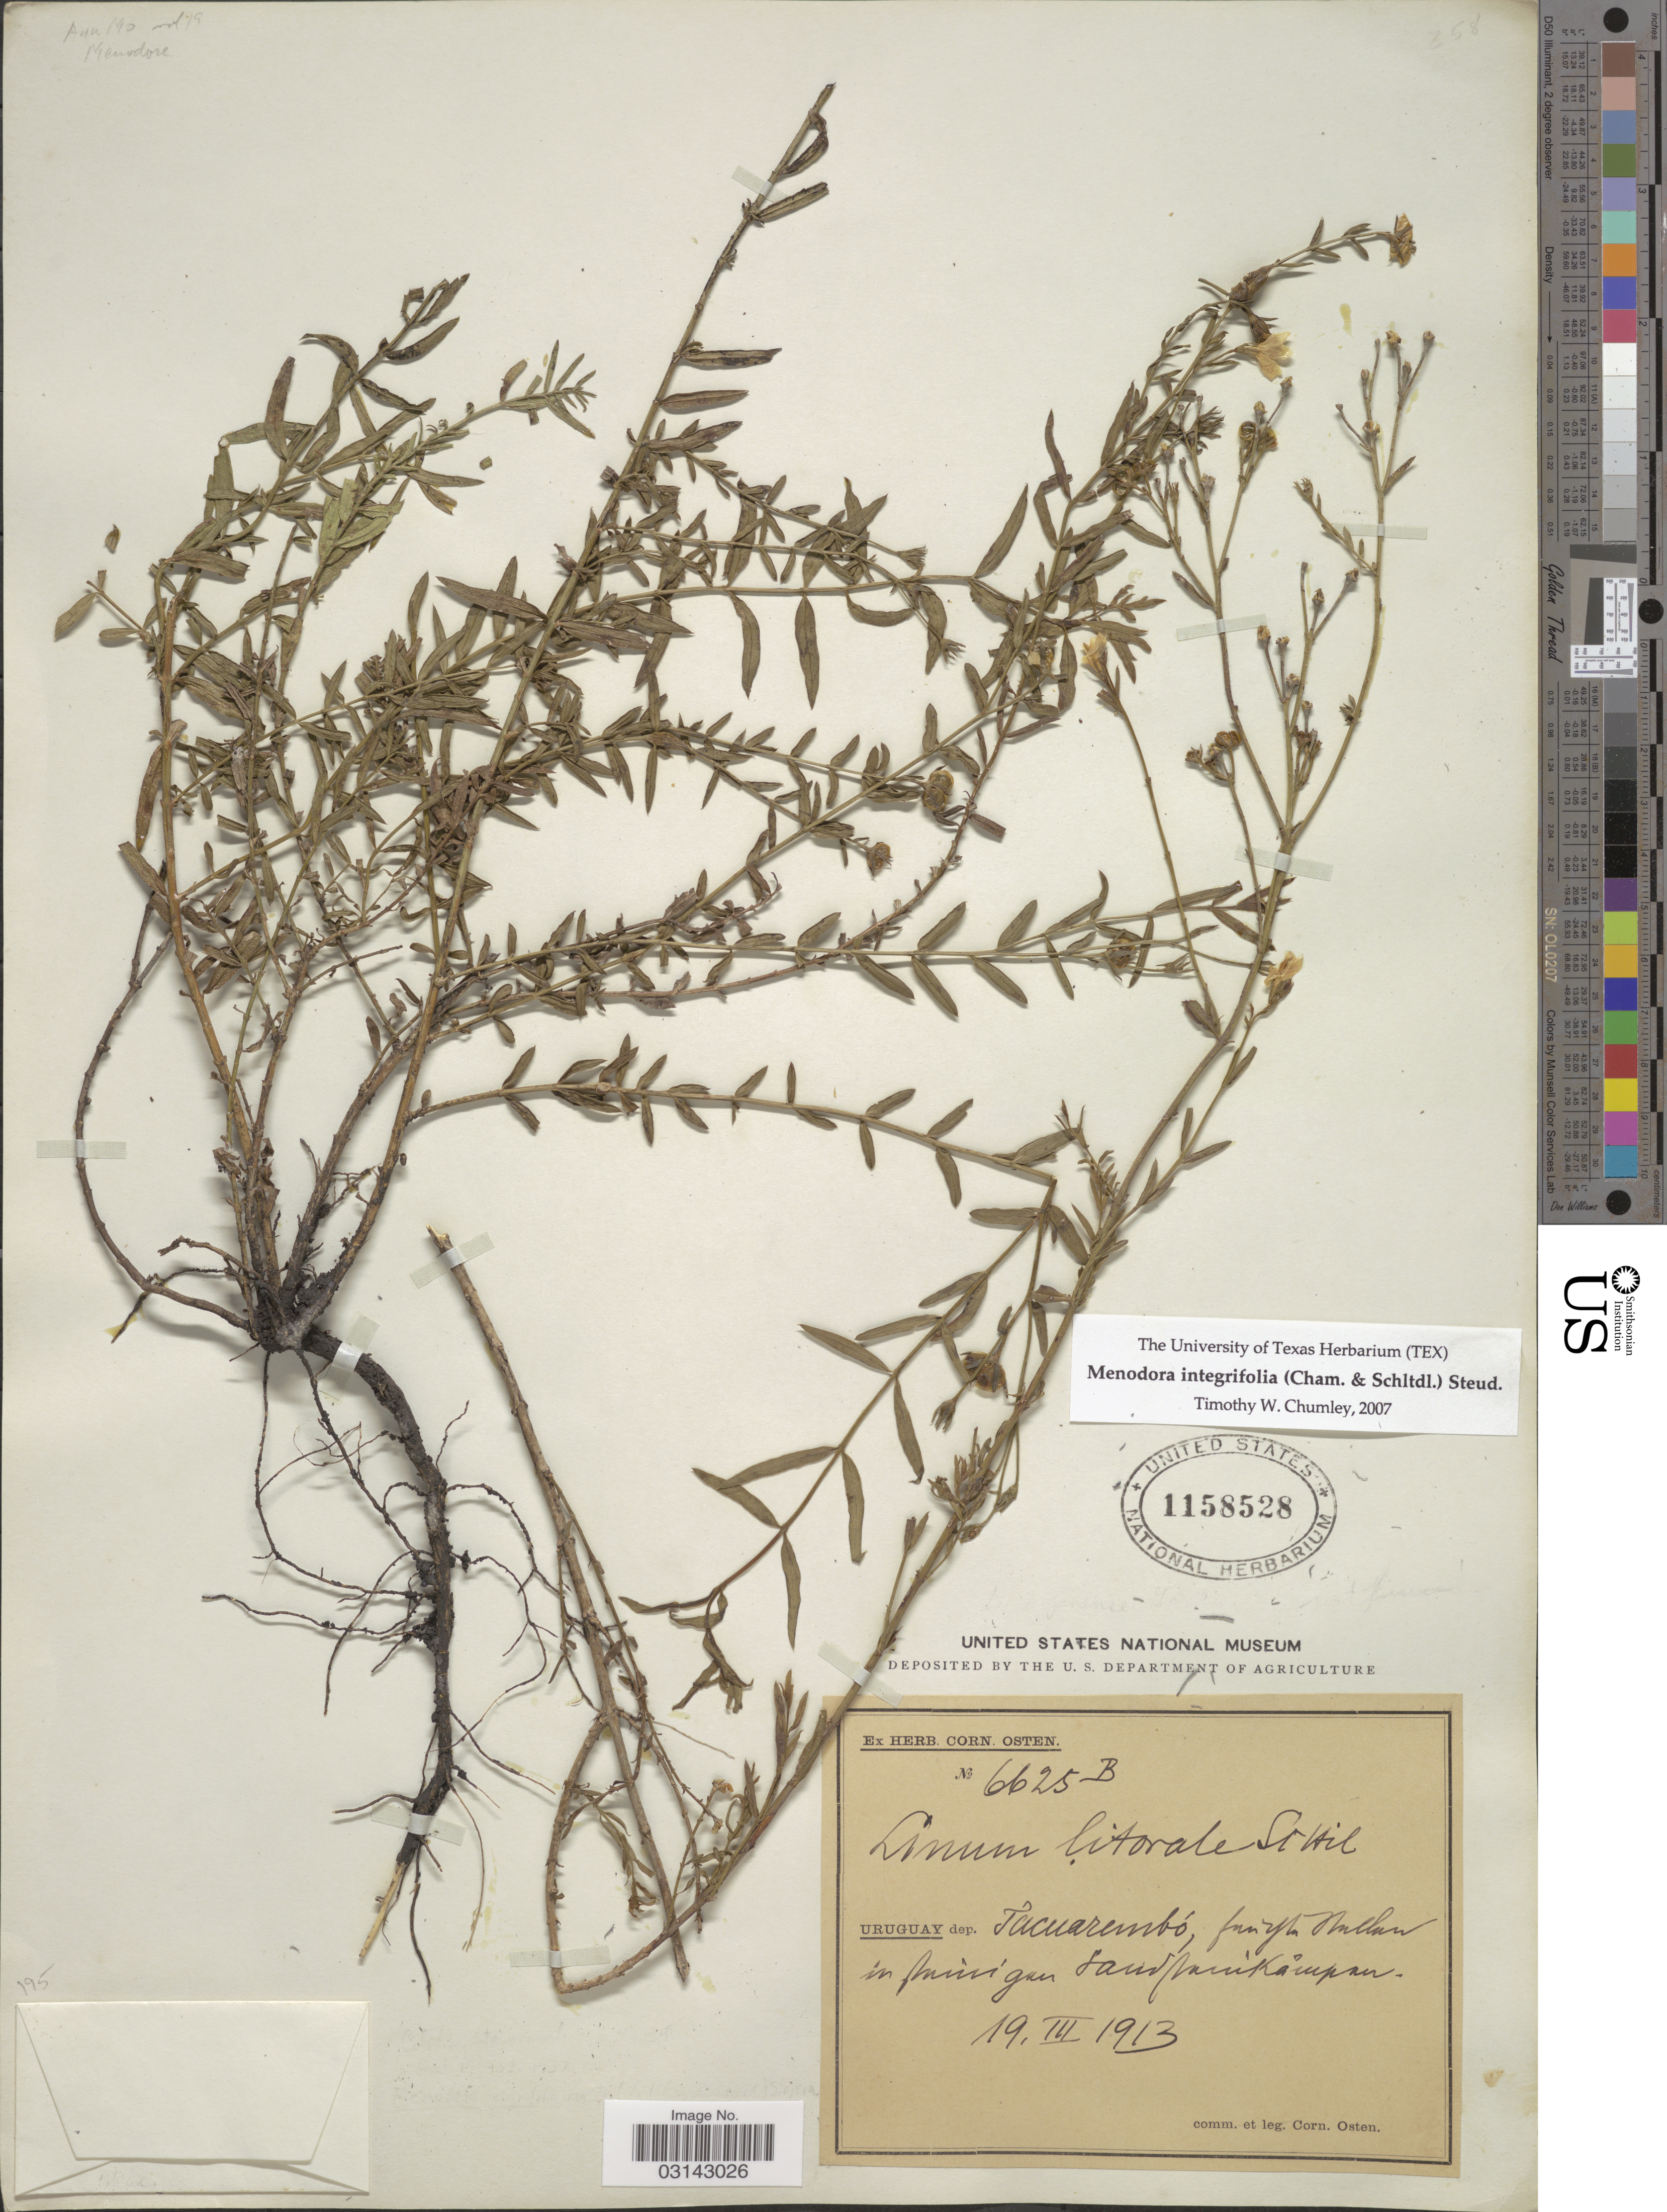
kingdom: Plantae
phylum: Tracheophyta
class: Magnoliopsida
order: Lamiales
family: Oleaceae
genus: Menodora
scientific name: Menodora integrifolia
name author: (Cham. & Schltdl.) Steud.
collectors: C. Osten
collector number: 6625B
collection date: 1913-03-19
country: Uruguay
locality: Dep. Tacuarembó.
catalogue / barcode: US 1158528